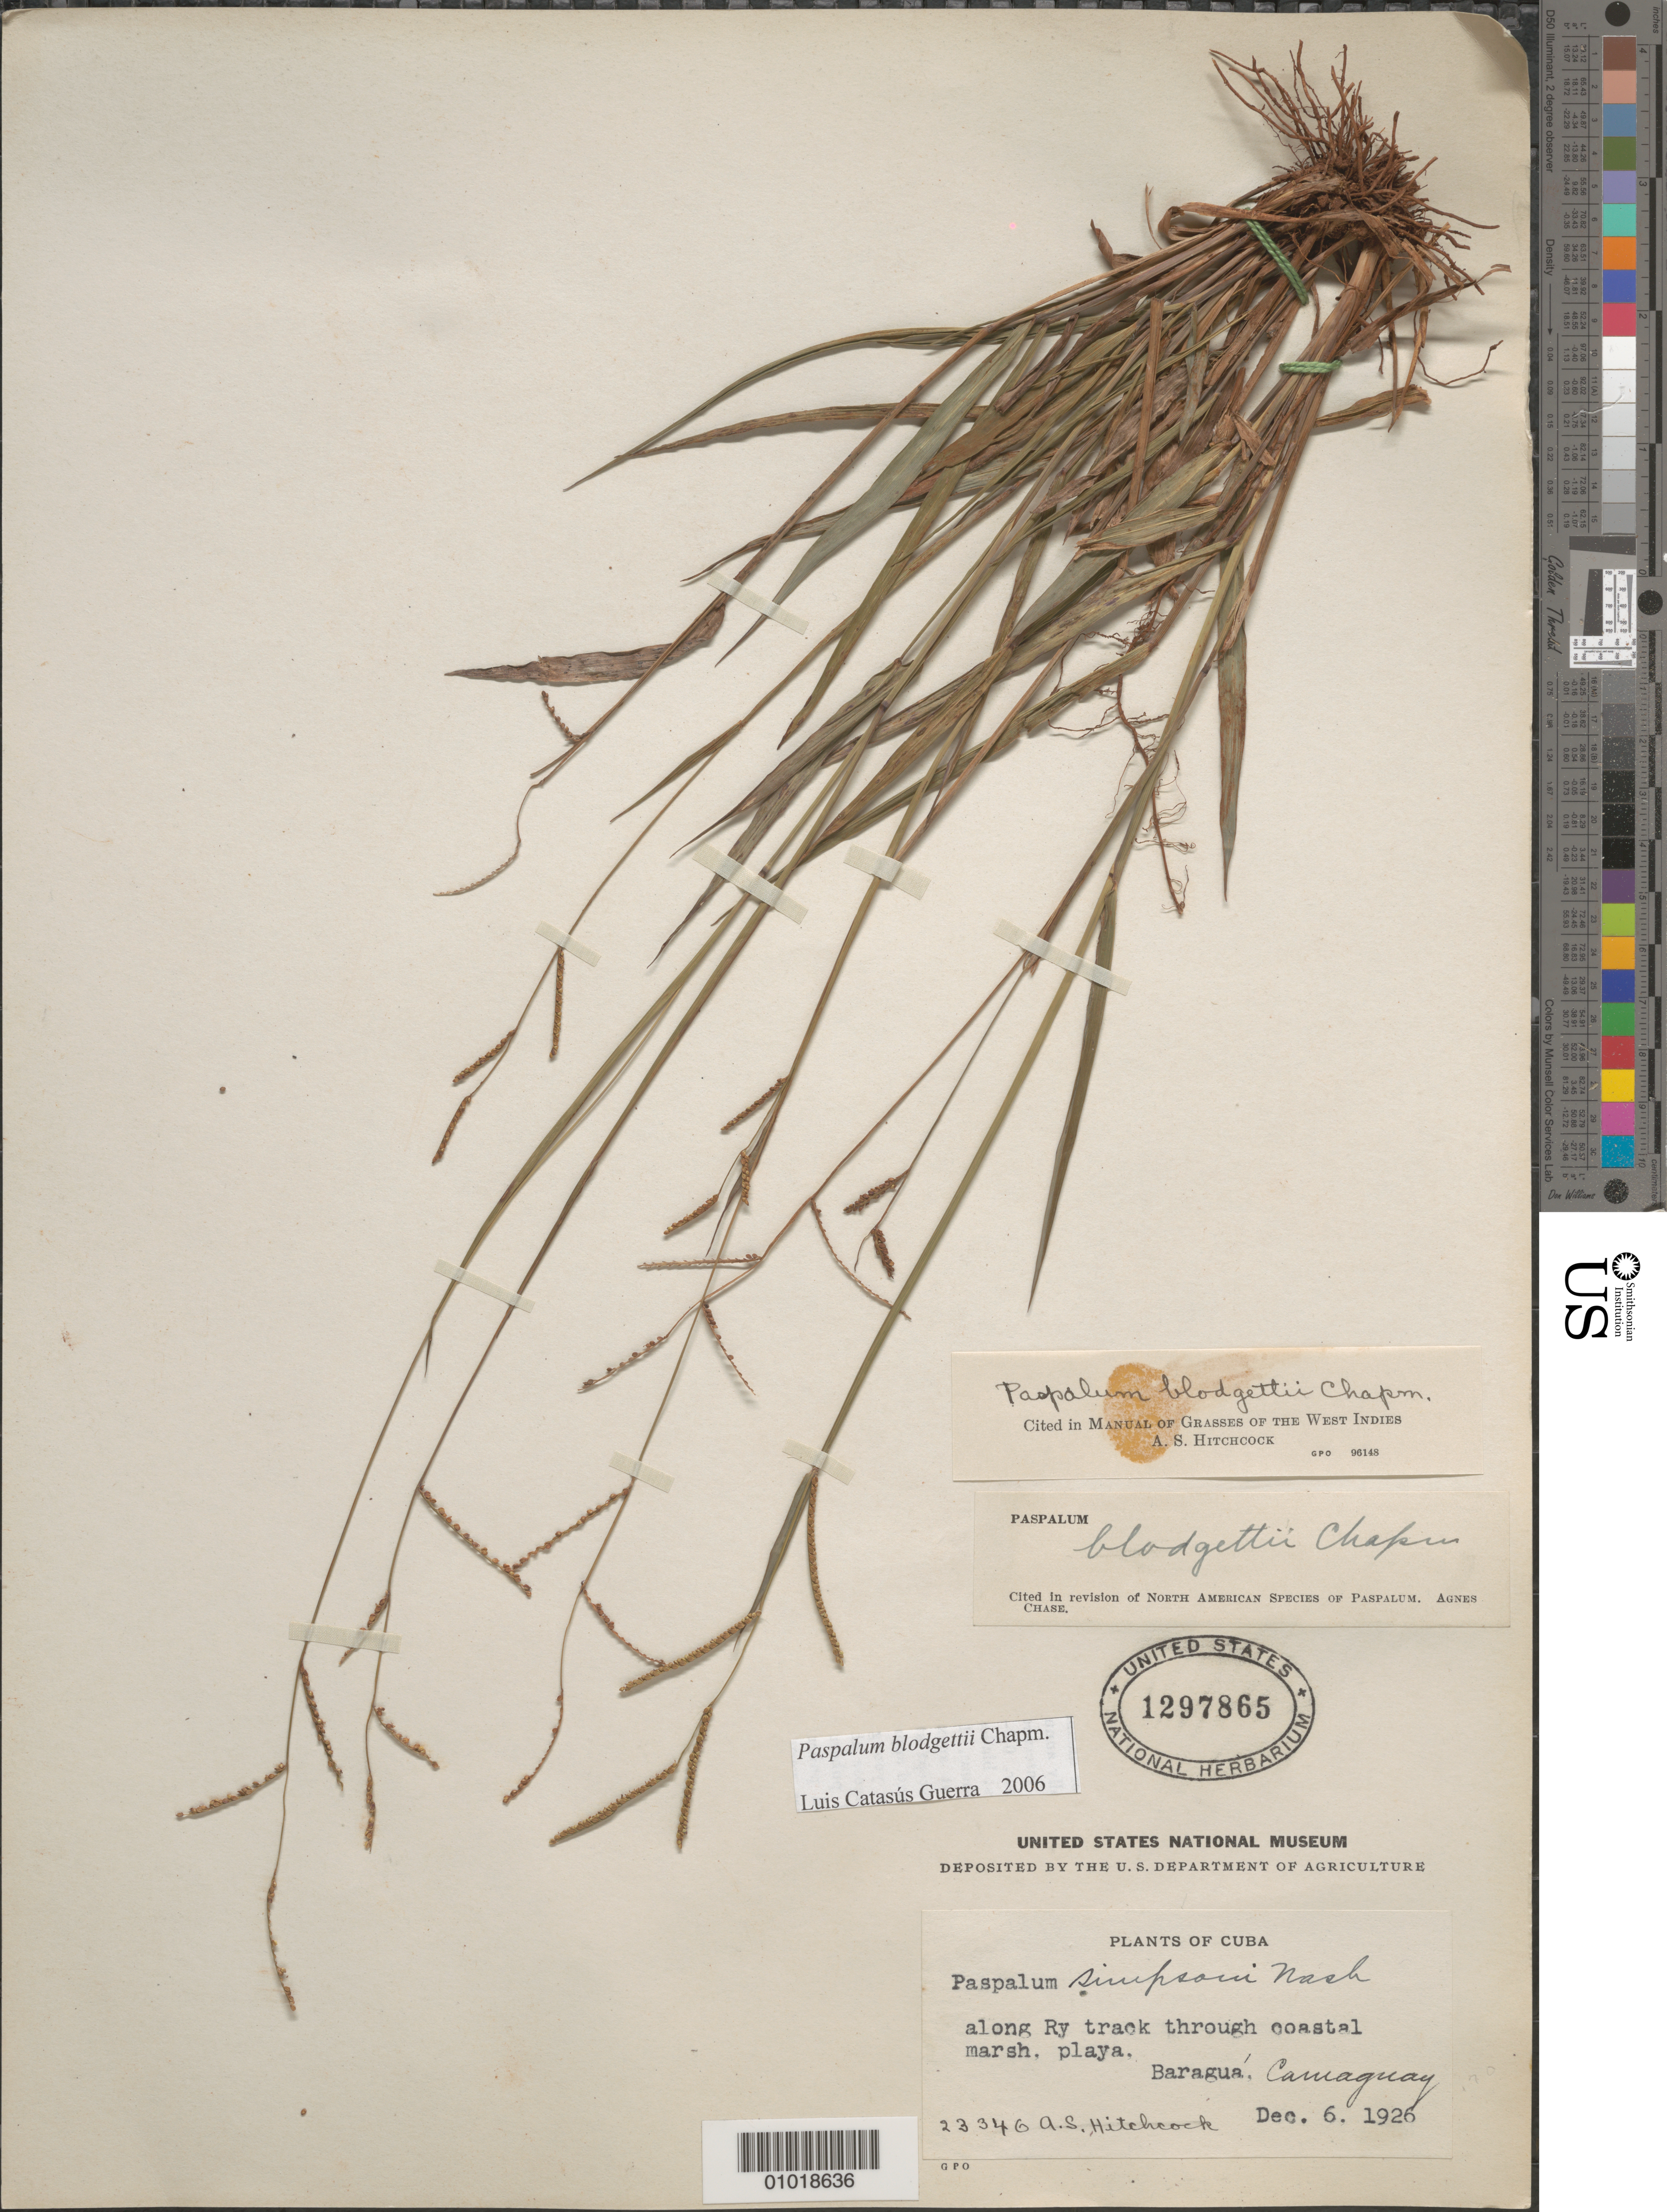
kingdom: Plantae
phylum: Tracheophyta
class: Liliopsida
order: Poales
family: Poaceae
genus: Paspalum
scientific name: Paspalum blodgettii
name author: Chapm.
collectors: A. S. Hitchcock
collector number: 23346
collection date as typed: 06 Dec 1926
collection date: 1926-12-06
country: Cuba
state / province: Camagüey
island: Cuba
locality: Along Ry track through coastal marsh Playa Baragua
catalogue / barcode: US 1297865